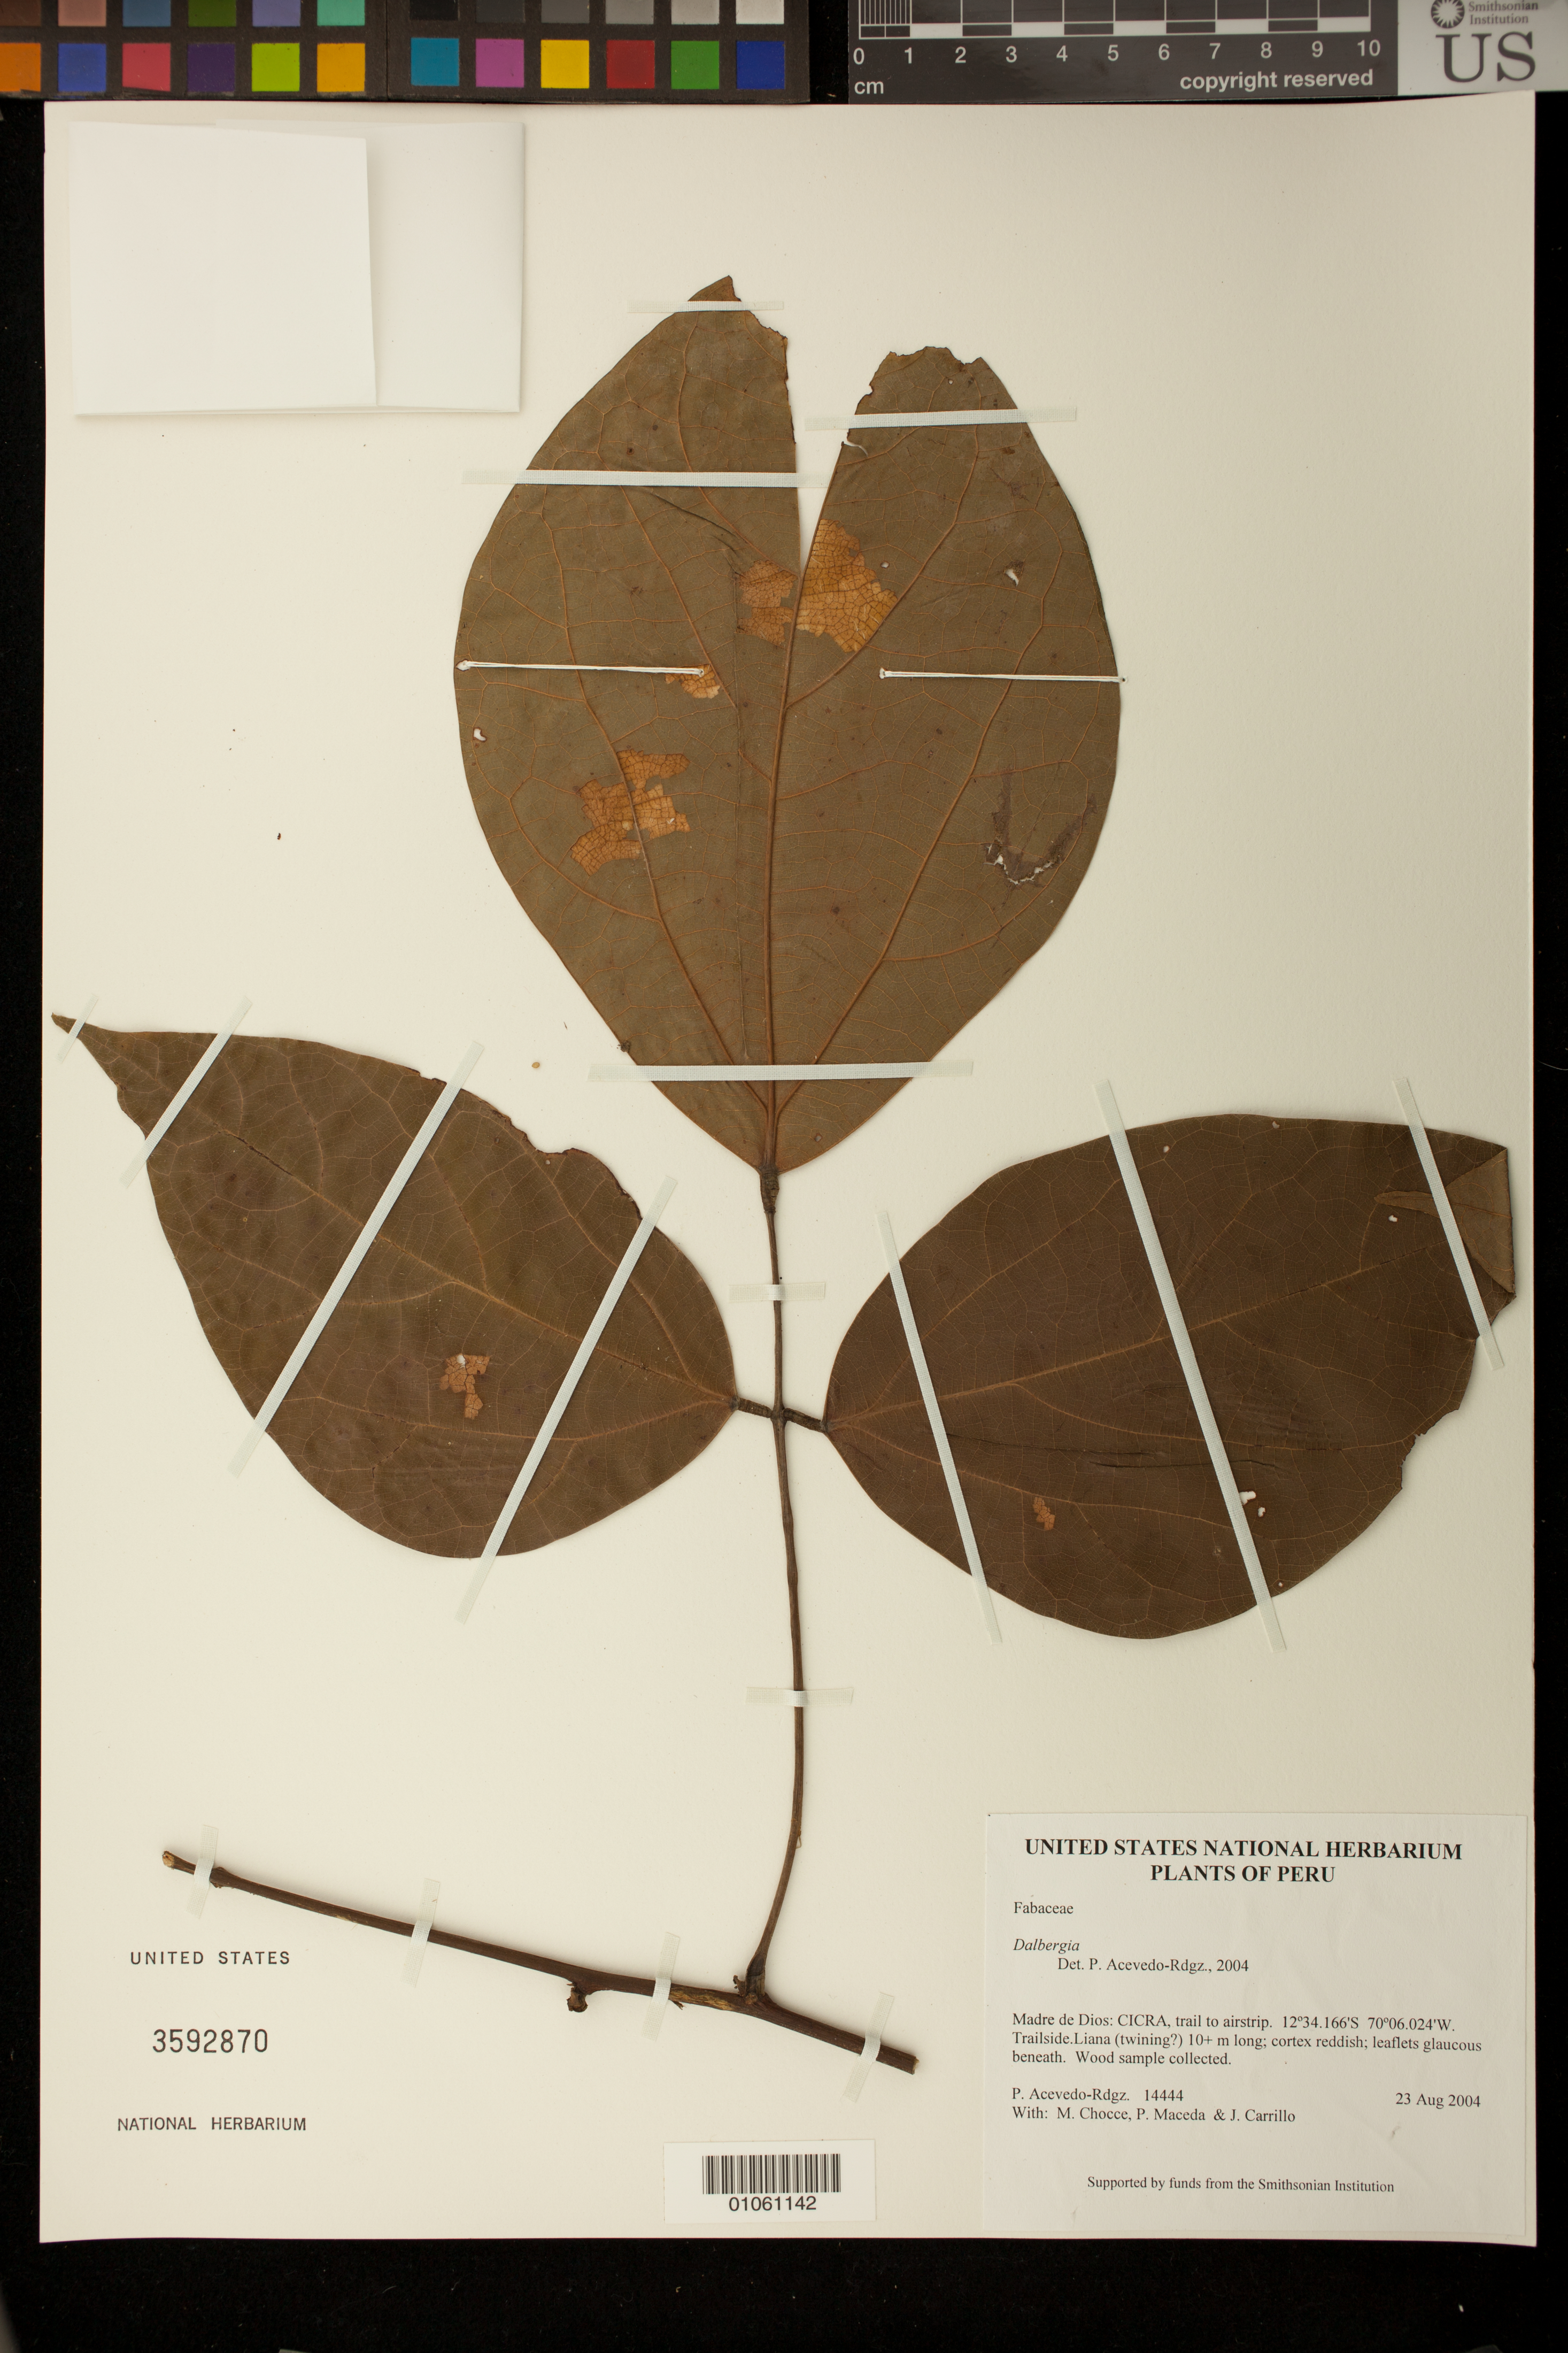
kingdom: Plantae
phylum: Tracheophyta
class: Magnoliopsida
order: Oxalidales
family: Connaraceae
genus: Pseudoconnarus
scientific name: Pseudoconnarus macrophyllus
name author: (Poepp.) Radlk.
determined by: Acevedo-Rodríguez, P., (BOT), Smithsonian Institution - National Museum of Natural History (UNITED STATES)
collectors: P. Acevedo-Rodr., M. Chocce, P. Maceda & J. Carrillo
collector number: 14444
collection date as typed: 23 Aug 2004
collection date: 2004-08-23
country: Peru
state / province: Madre de Dios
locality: Madre de Dios: CICRA, trail to airstrip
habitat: Trailside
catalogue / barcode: US 3592870